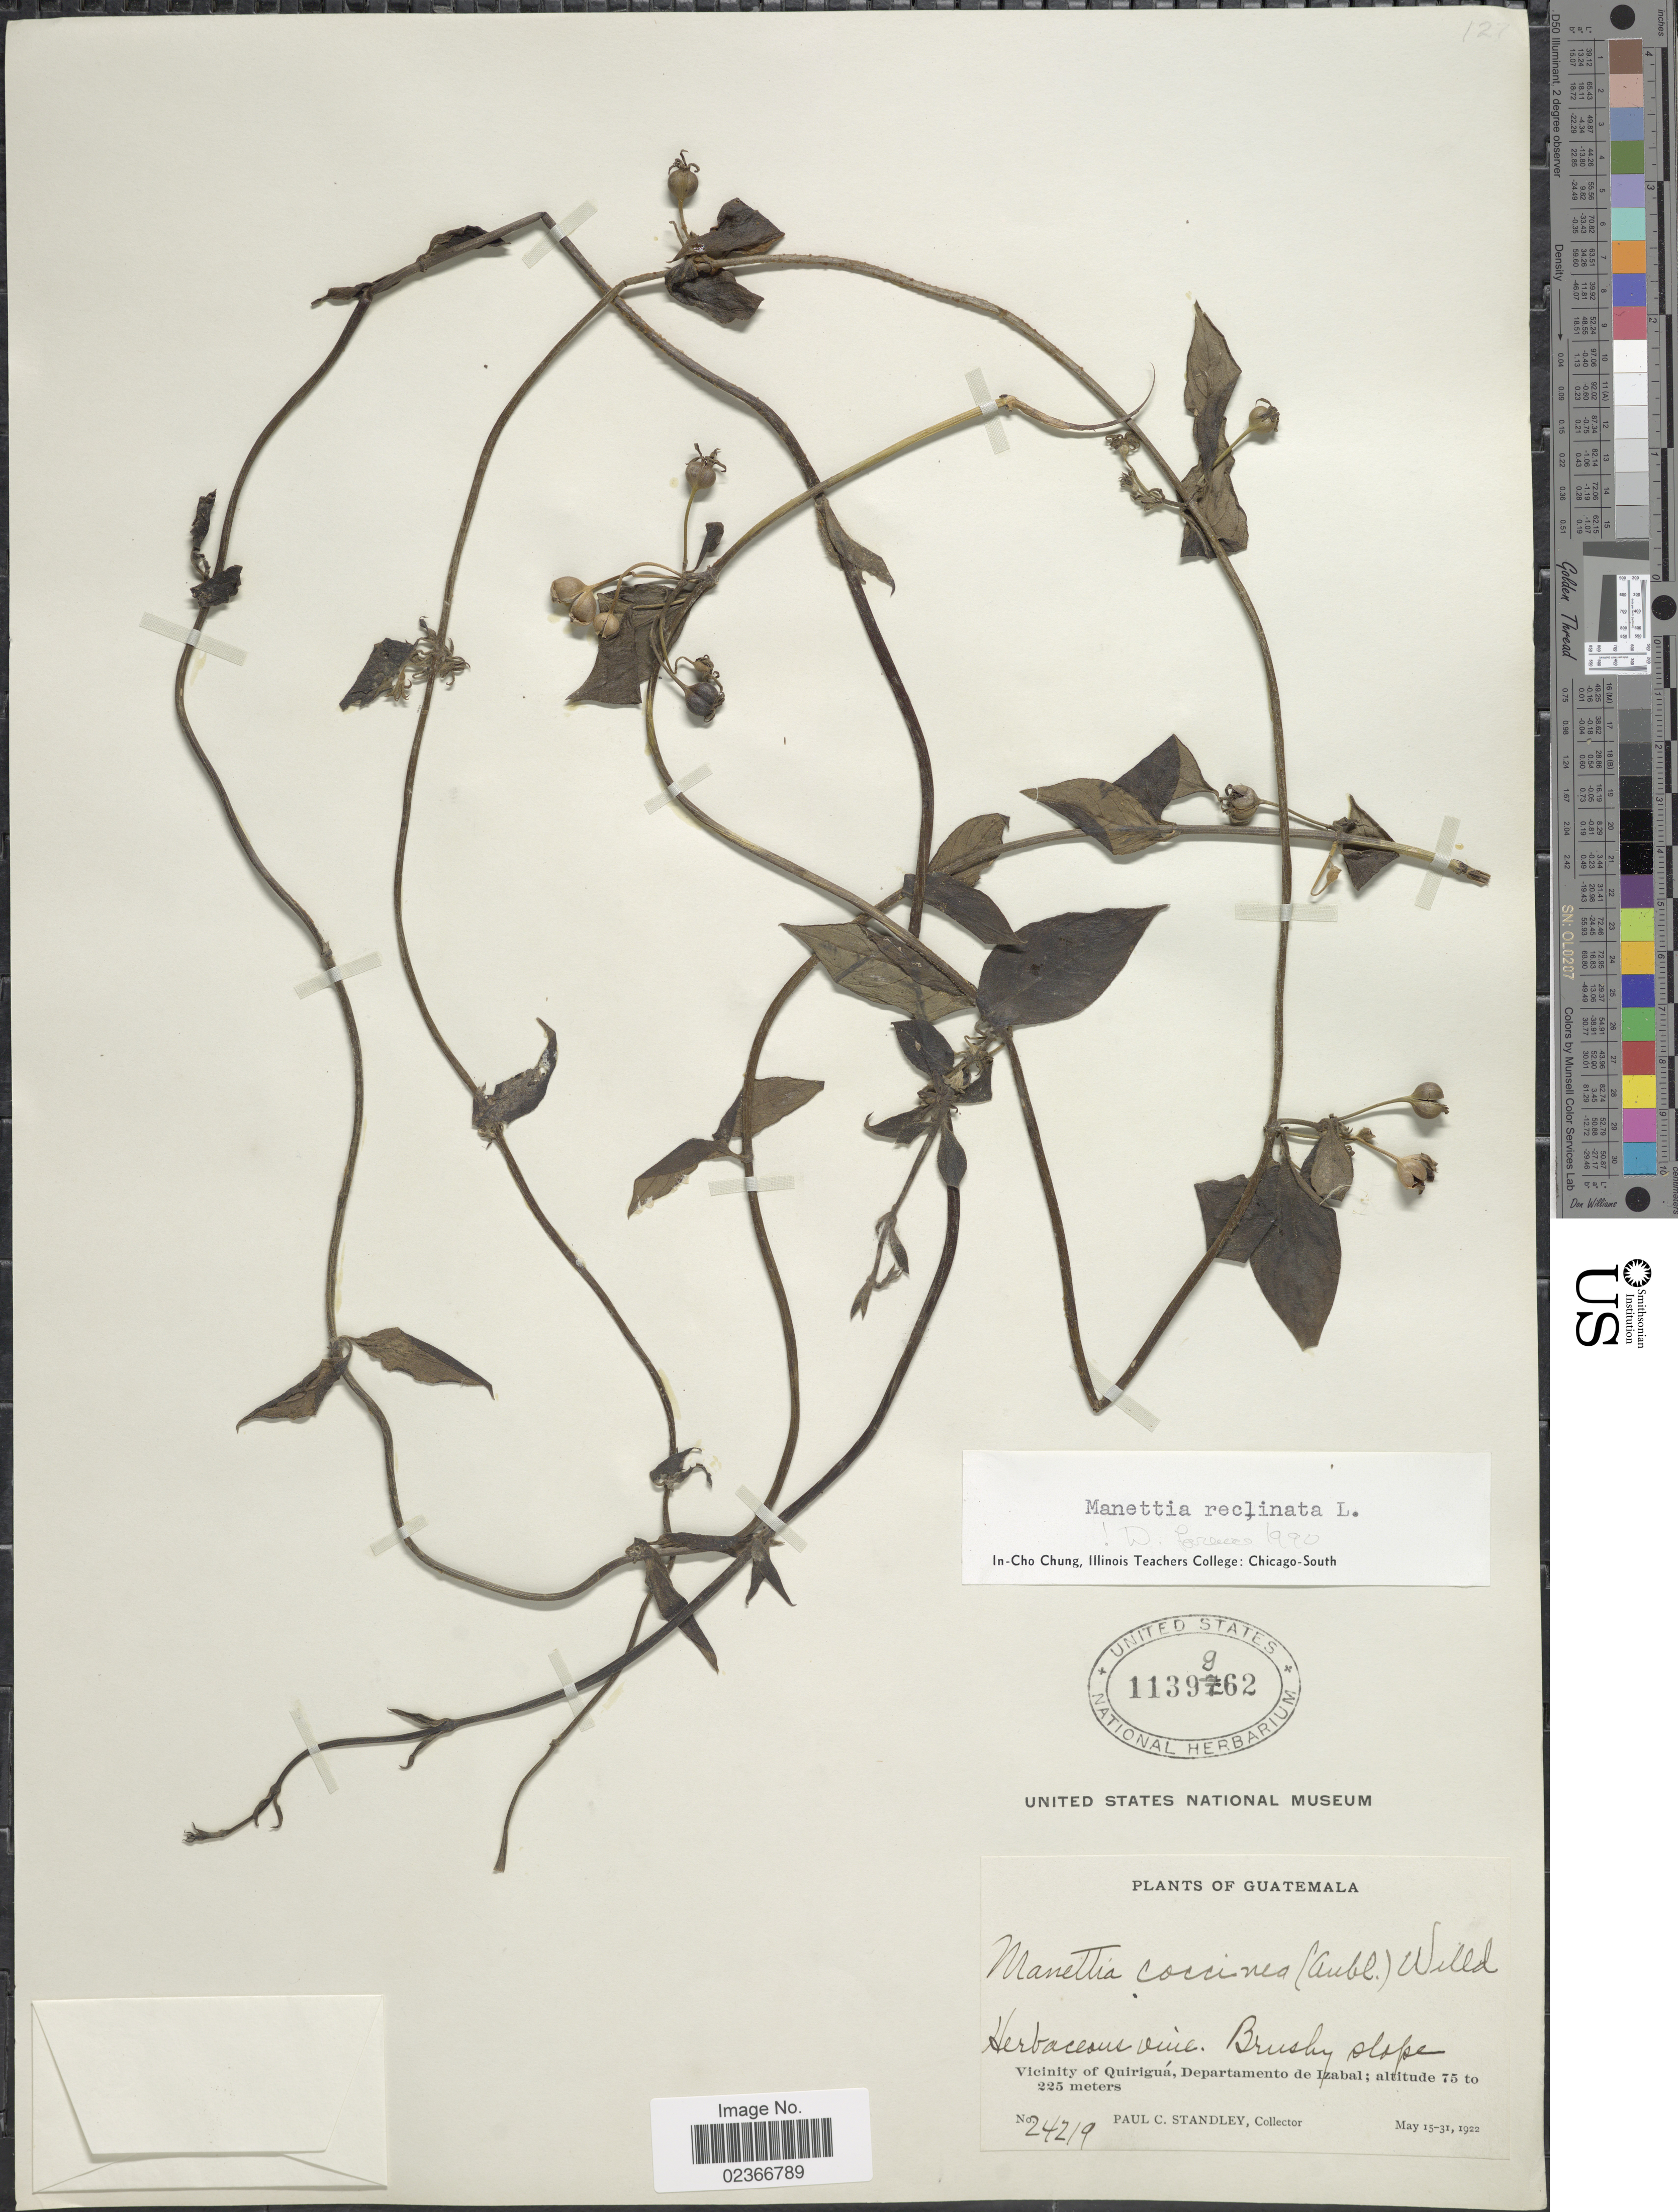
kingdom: Plantae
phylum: Tracheophyta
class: Magnoliopsida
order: Gentianales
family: Rubiaceae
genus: Manettia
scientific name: Manettia reclinata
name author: L.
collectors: P. C. Standley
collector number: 24219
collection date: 1922-05-15/1922-05-31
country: Guatemala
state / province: Izabal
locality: Vicinity of Quirigua, Departamento de Izabal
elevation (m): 75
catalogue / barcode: US 1139962